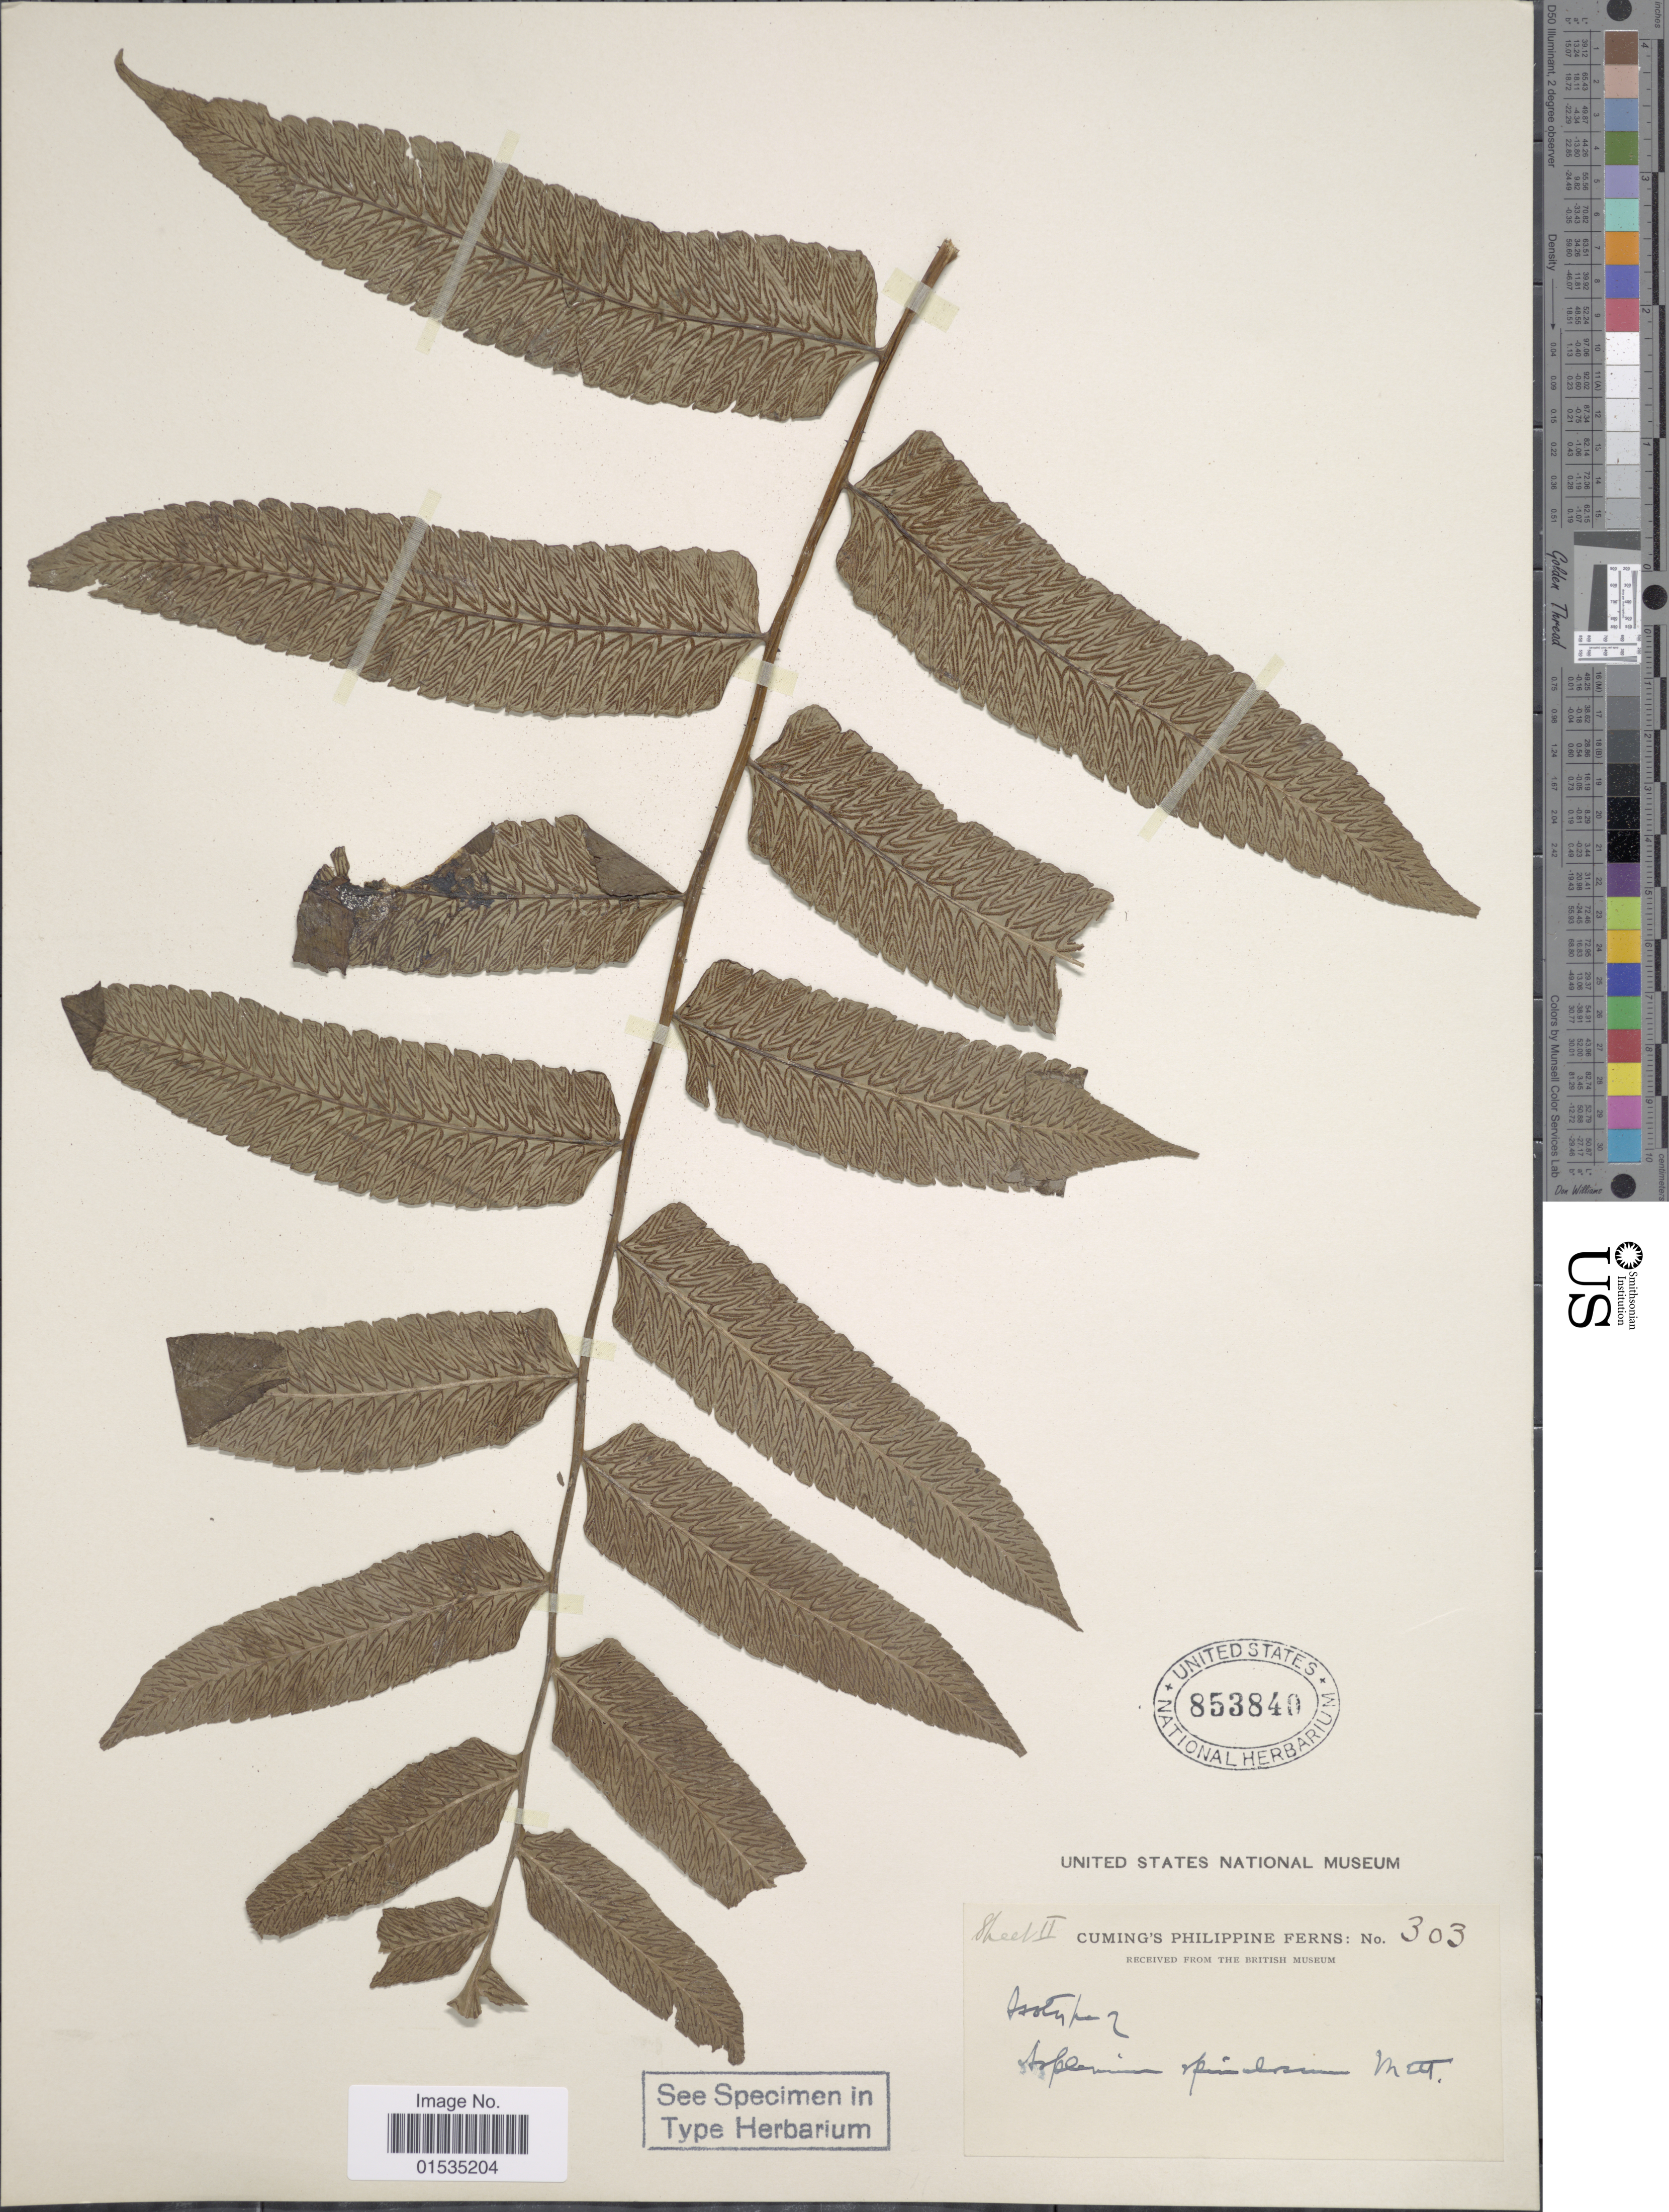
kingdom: Plantae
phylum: Tracheophyta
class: Polypodiopsida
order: Polypodiales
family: Athyriaceae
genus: Diplazium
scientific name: Diplazium proliferum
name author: (Lam.) Thouars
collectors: -. Cuming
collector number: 303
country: Philippines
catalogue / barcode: US 853840